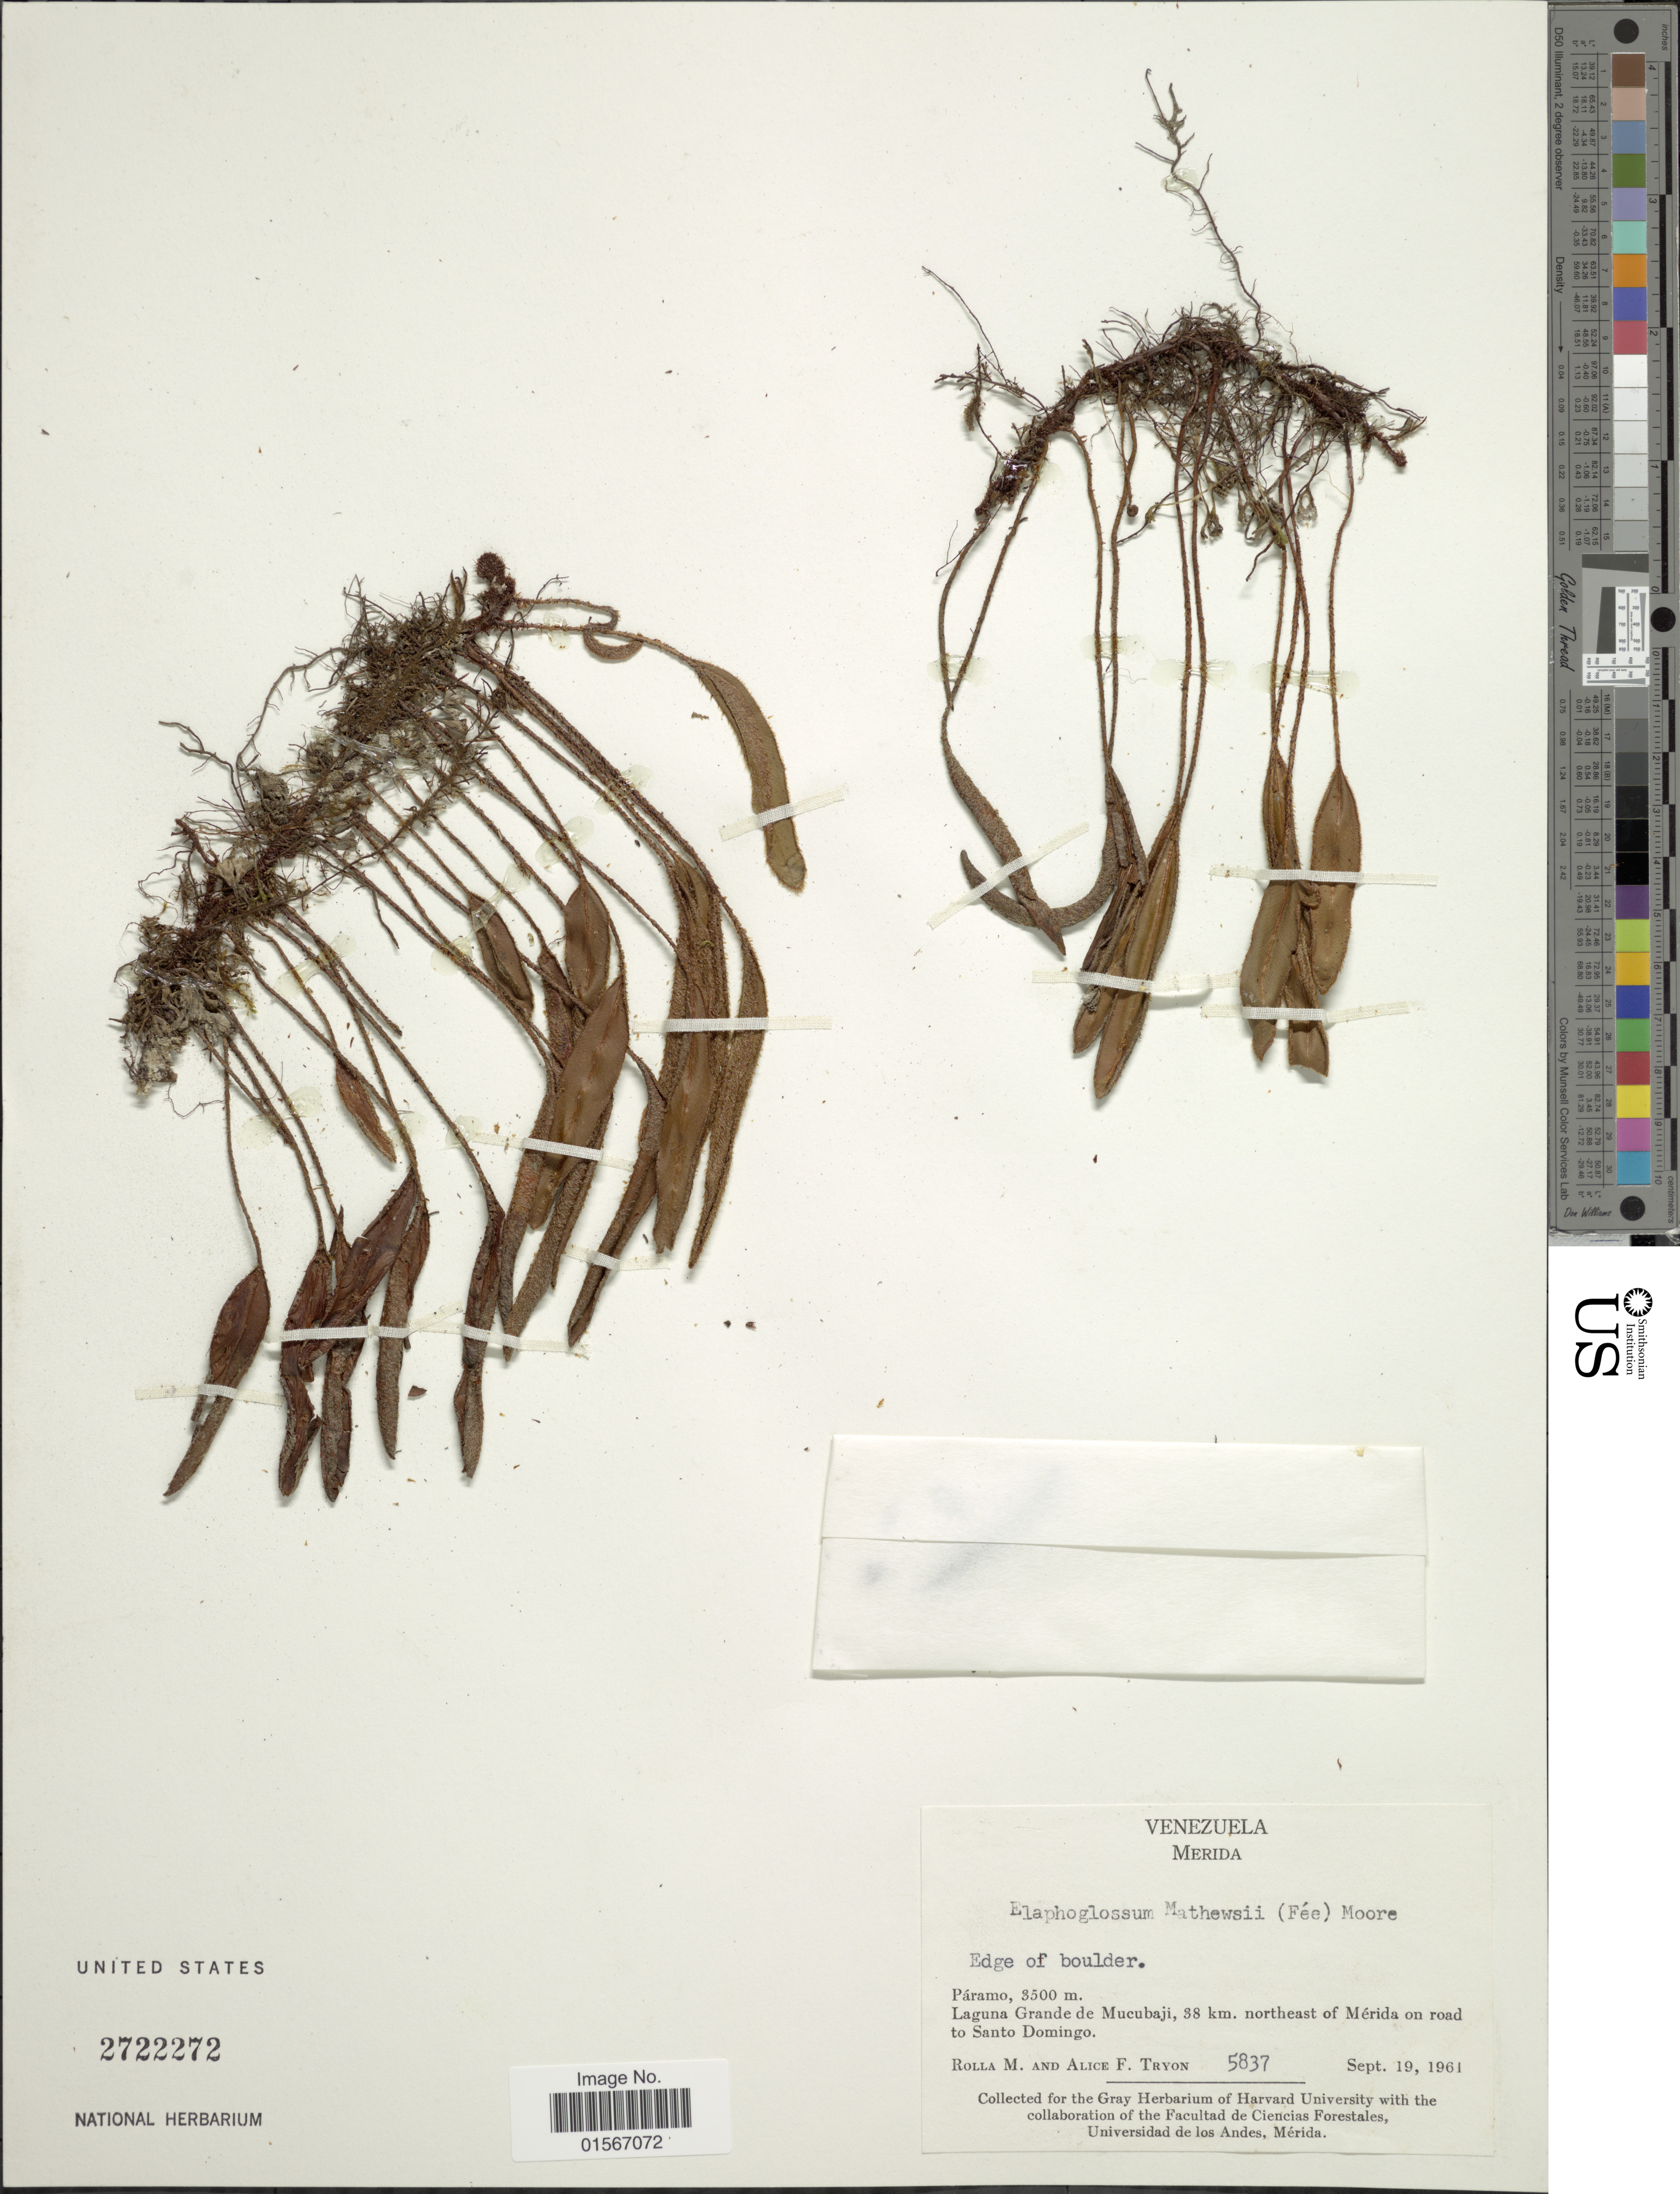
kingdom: Plantae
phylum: Tracheophyta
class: Polypodiopsida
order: Polypodiales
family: Dryopteridaceae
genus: Elaphoglossum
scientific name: Elaphoglossum mathewsii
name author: (Fée) T. Moore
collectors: R. M. Tryon & A. F. Tryon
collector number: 5837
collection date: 1961-09-19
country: Venezuela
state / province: Mérida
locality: Páramo, Laguna Grande de Mucubaji, 38 km. northeast of Mérida on road to Santo Domingo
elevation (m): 3500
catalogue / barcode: US 2722272